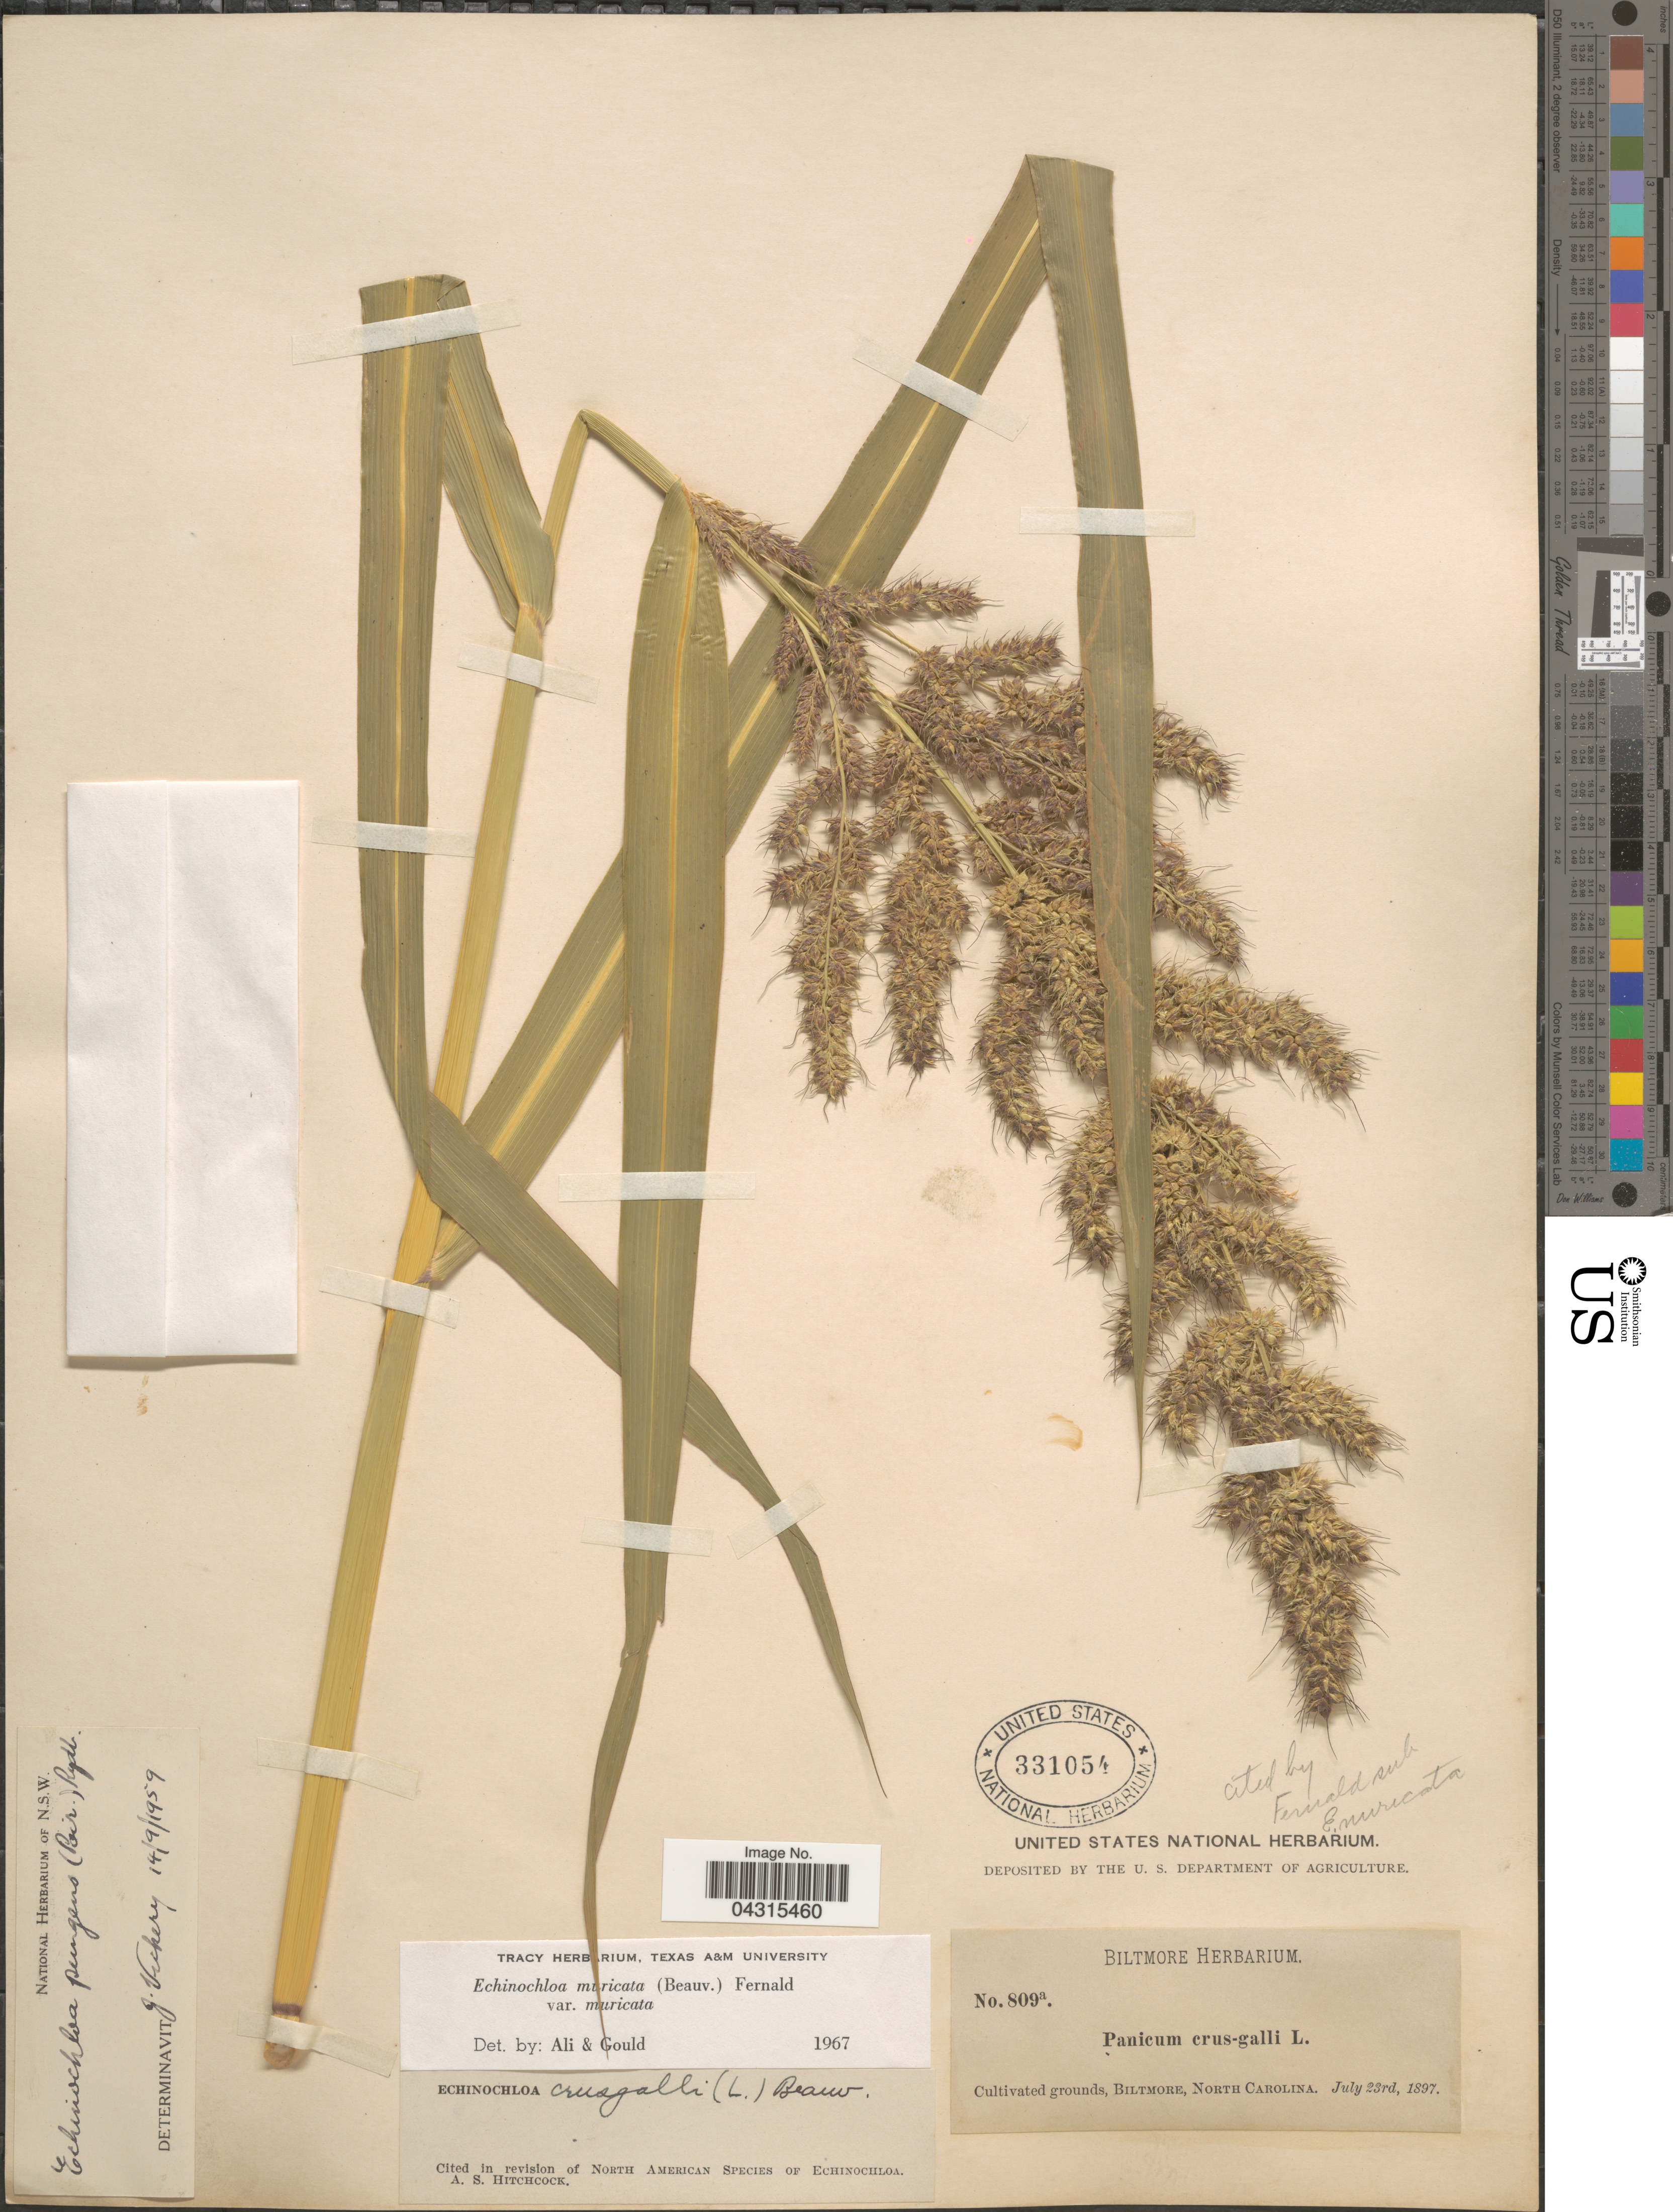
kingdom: Plantae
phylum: Tracheophyta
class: Liliopsida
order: Poales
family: Poaceae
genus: Echinochloa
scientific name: Echinochloa muricata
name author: (P. Beauv.) Fernald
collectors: ex herb. Biltmore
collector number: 809a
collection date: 1897-07-23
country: United States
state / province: North Carolina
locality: Cultivated grounds, Biltmore.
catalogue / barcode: US 331054